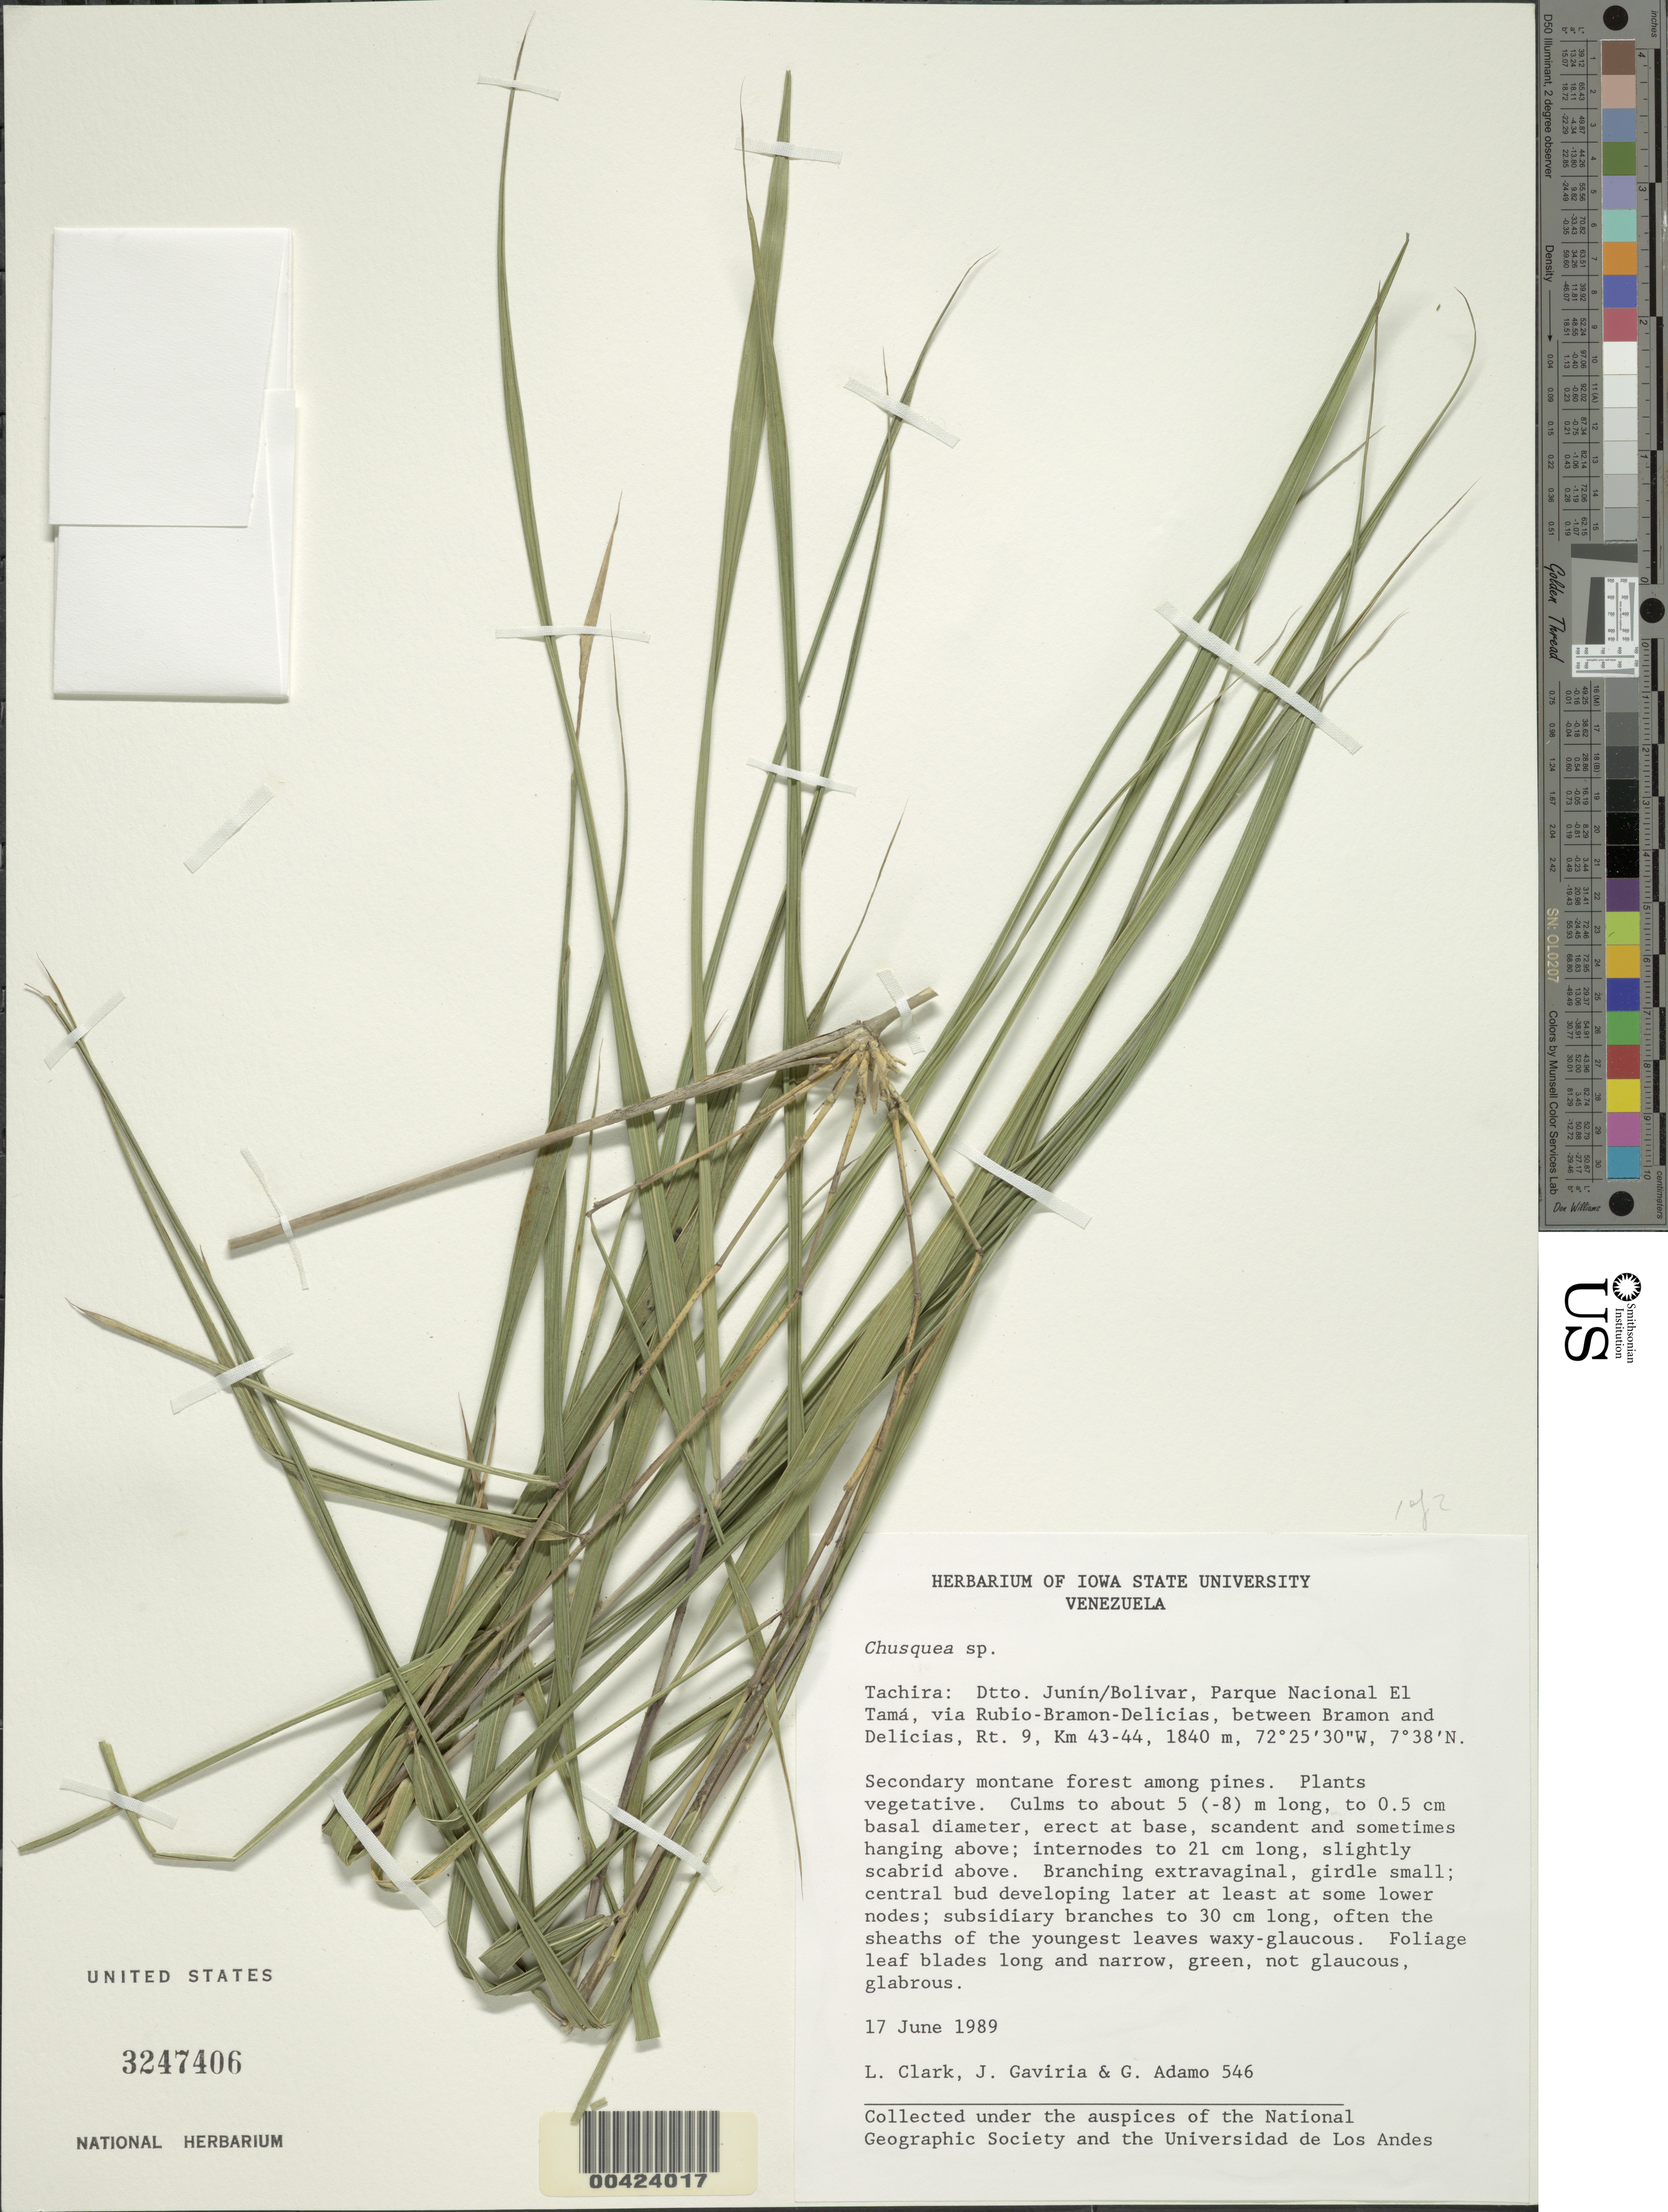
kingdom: Plantae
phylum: Tracheophyta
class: Liliopsida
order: Poales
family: Poaceae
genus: Chusquea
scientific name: Chusquea sp.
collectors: L. G. Clark, J. Gaviria & G. Adamo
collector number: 546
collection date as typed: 17 Jun 1989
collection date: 1989-06-17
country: Venezuela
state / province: Tachira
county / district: Junin / Bolivar Dtto.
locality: Parque nacional el tama; via rubio - bramon - delicias; between bramon and delicias, rt 9, km 43-44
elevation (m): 1840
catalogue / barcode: US 3247406